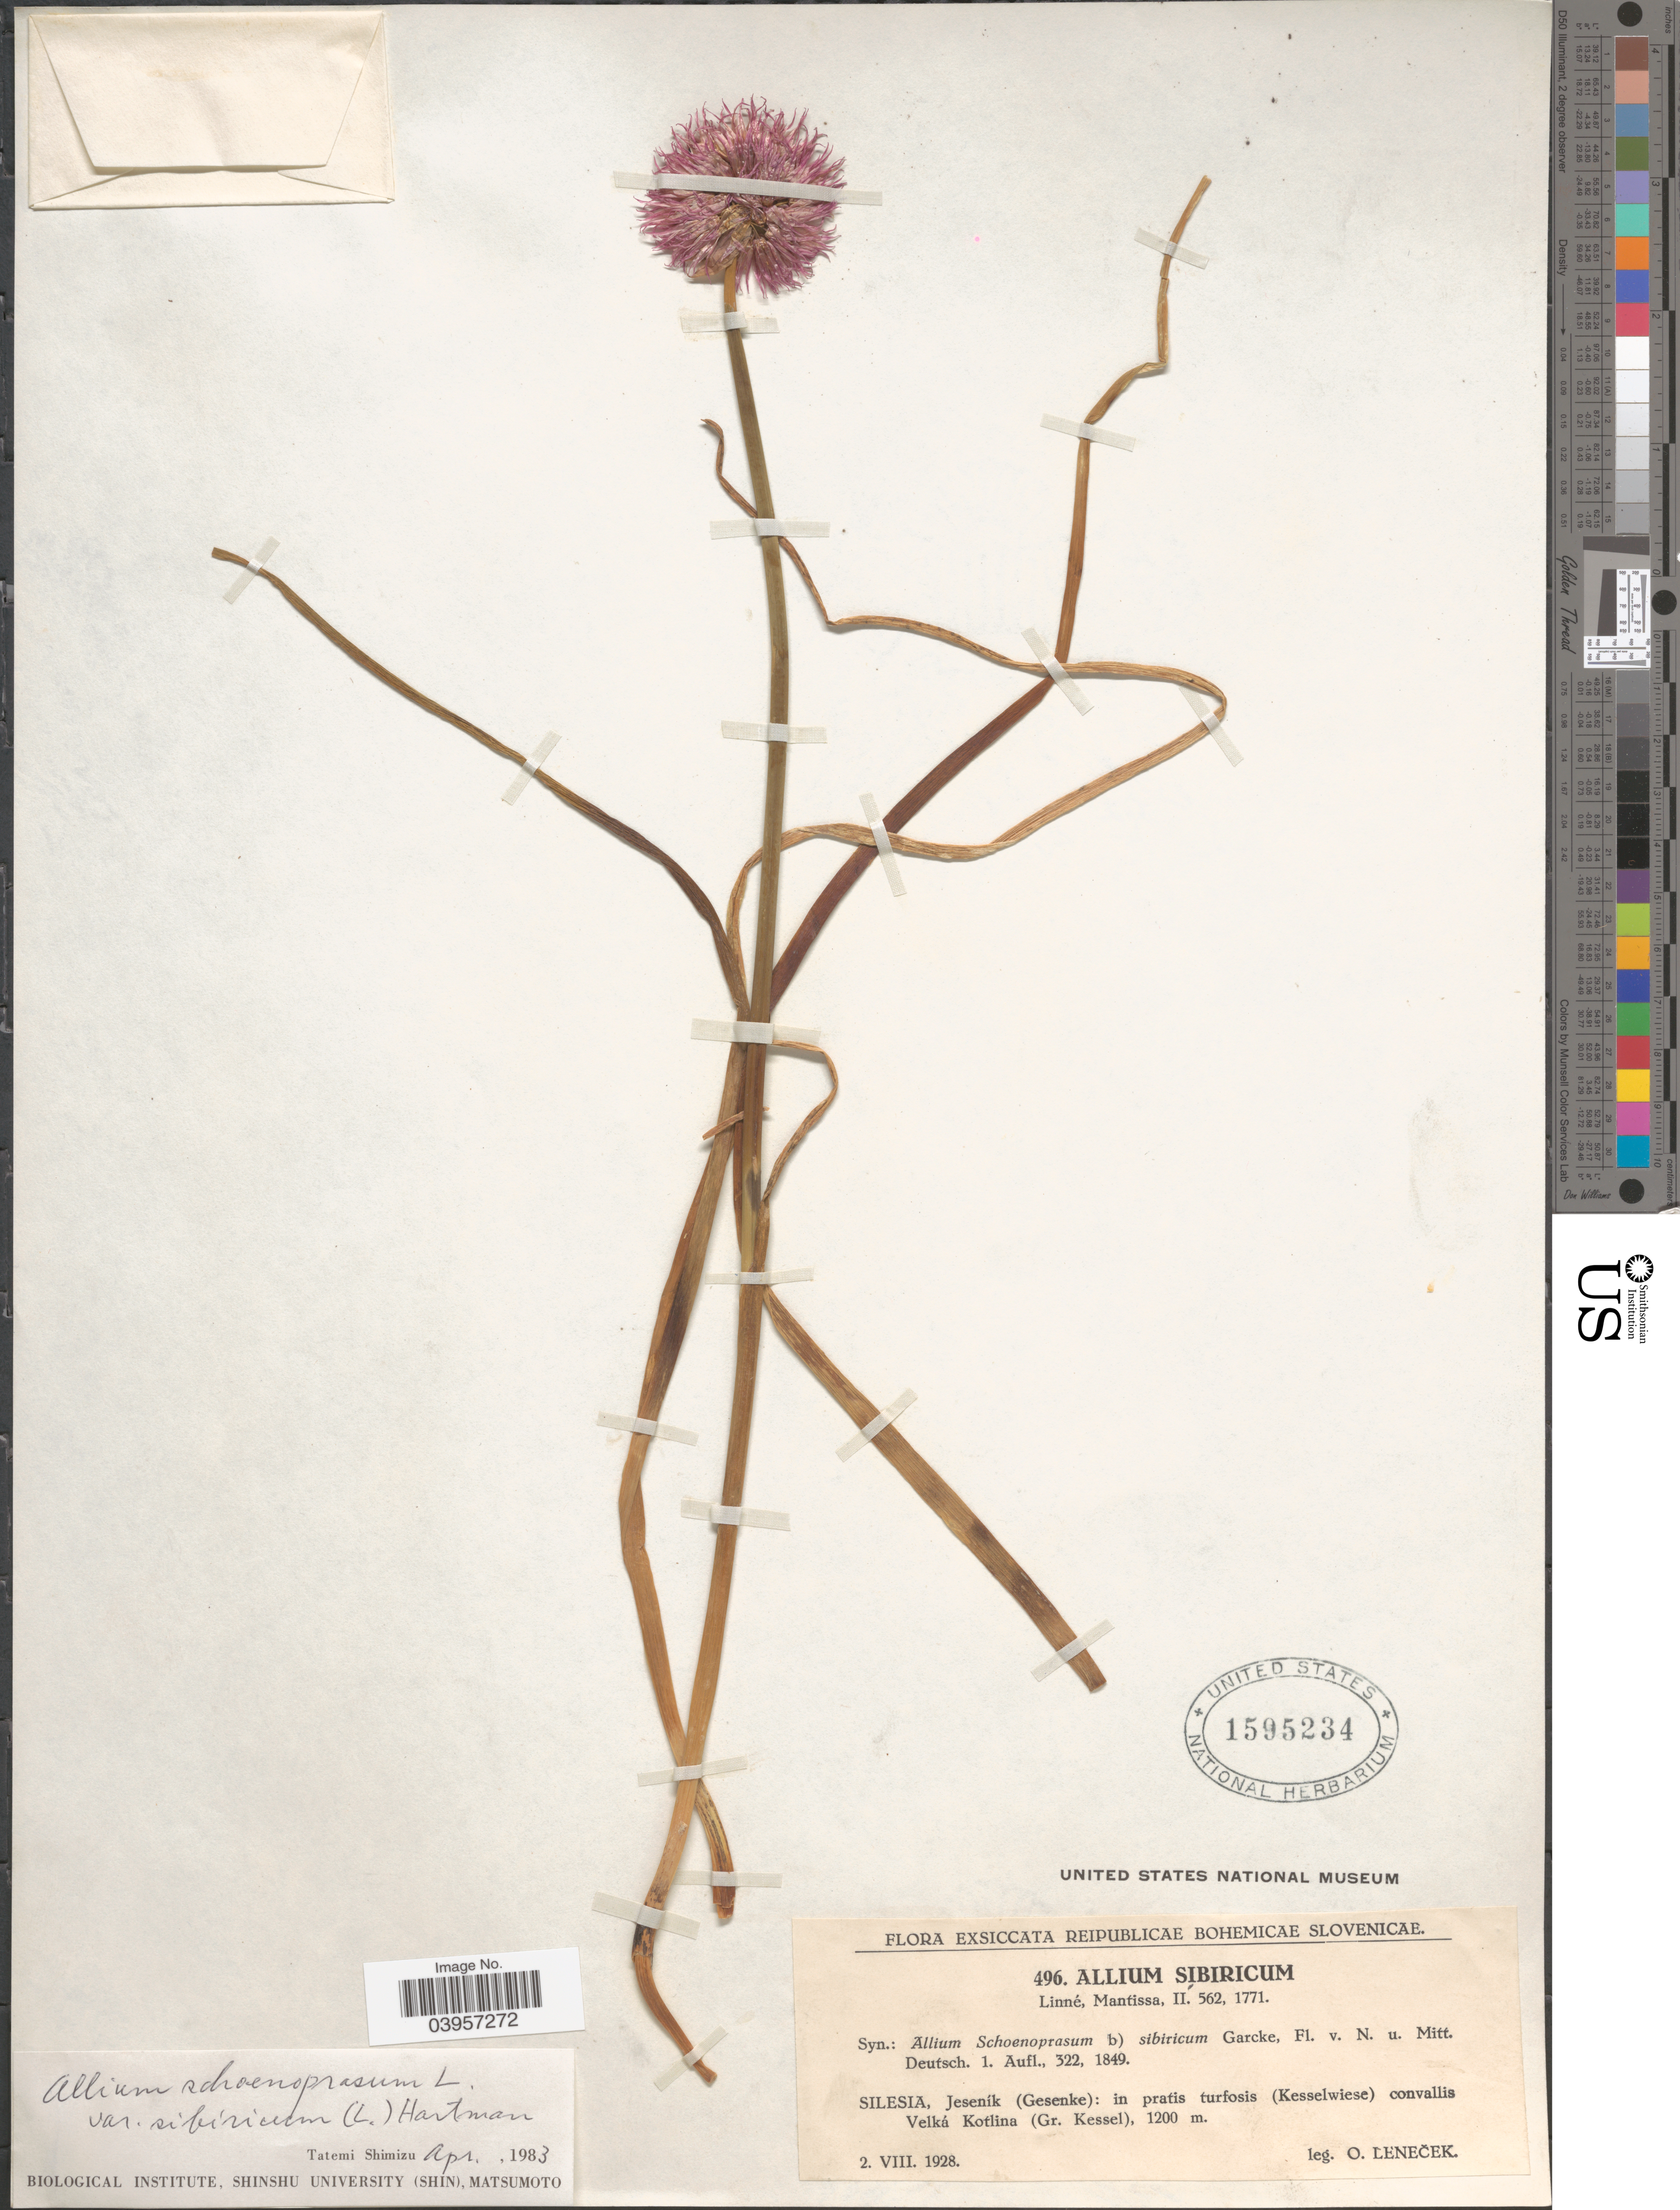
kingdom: Plantae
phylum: Tracheophyta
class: Liliopsida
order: Asparagales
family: Amaryllidaceae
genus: Allium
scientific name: Allium schoenoprasum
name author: L.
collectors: O. Lenecek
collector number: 496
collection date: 1928-08-02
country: Slovakia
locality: Silesia, Jeseník (Gesenke): in pratis turfosis (Kesselwiese) convallis Velká Kotlina (Gr. Kessel).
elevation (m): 1200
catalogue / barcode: US 1595234